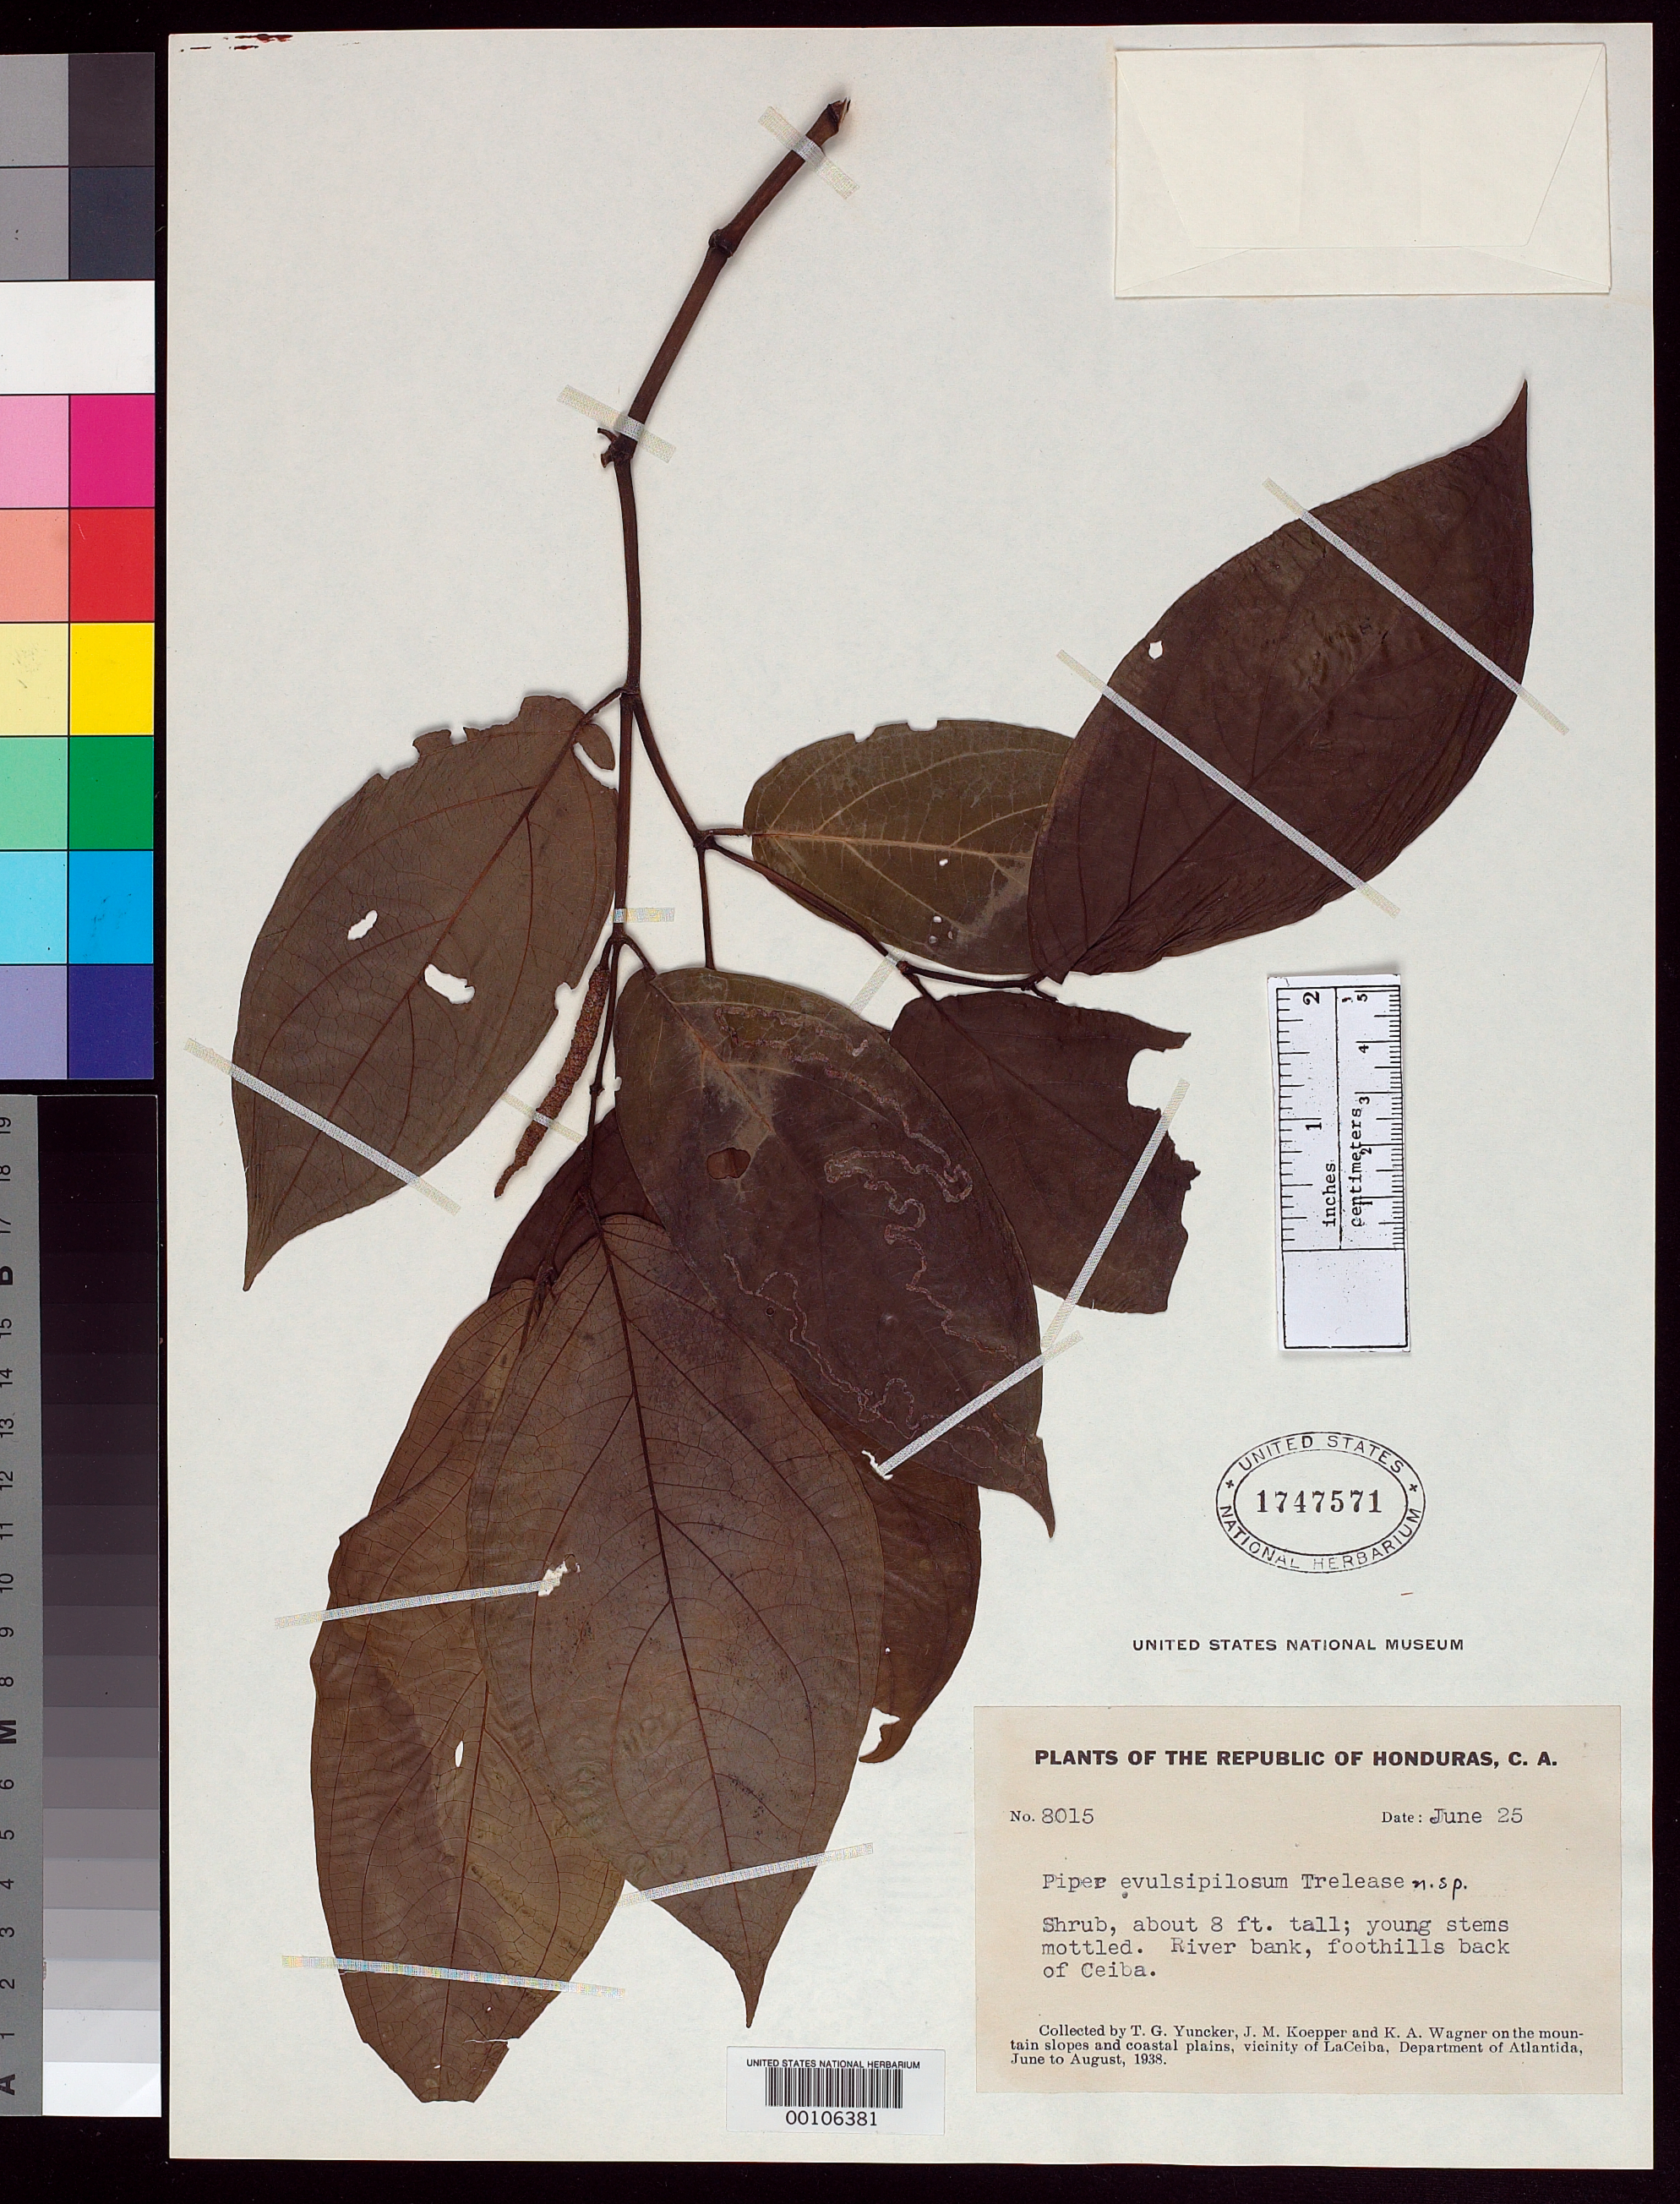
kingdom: Plantae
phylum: Tracheophyta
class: Magnoliopsida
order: Piperales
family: Piperaceae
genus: Piper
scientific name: Piper evulsipilosum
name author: Trel.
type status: Isotype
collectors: T. G. Yuncker, J. M. Koepper & K. A. Wagner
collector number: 8015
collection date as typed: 25 Jun 1938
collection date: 1938-06-25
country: Honduras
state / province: Atlántida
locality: La Ceiba vicinity.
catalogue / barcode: US 1747571